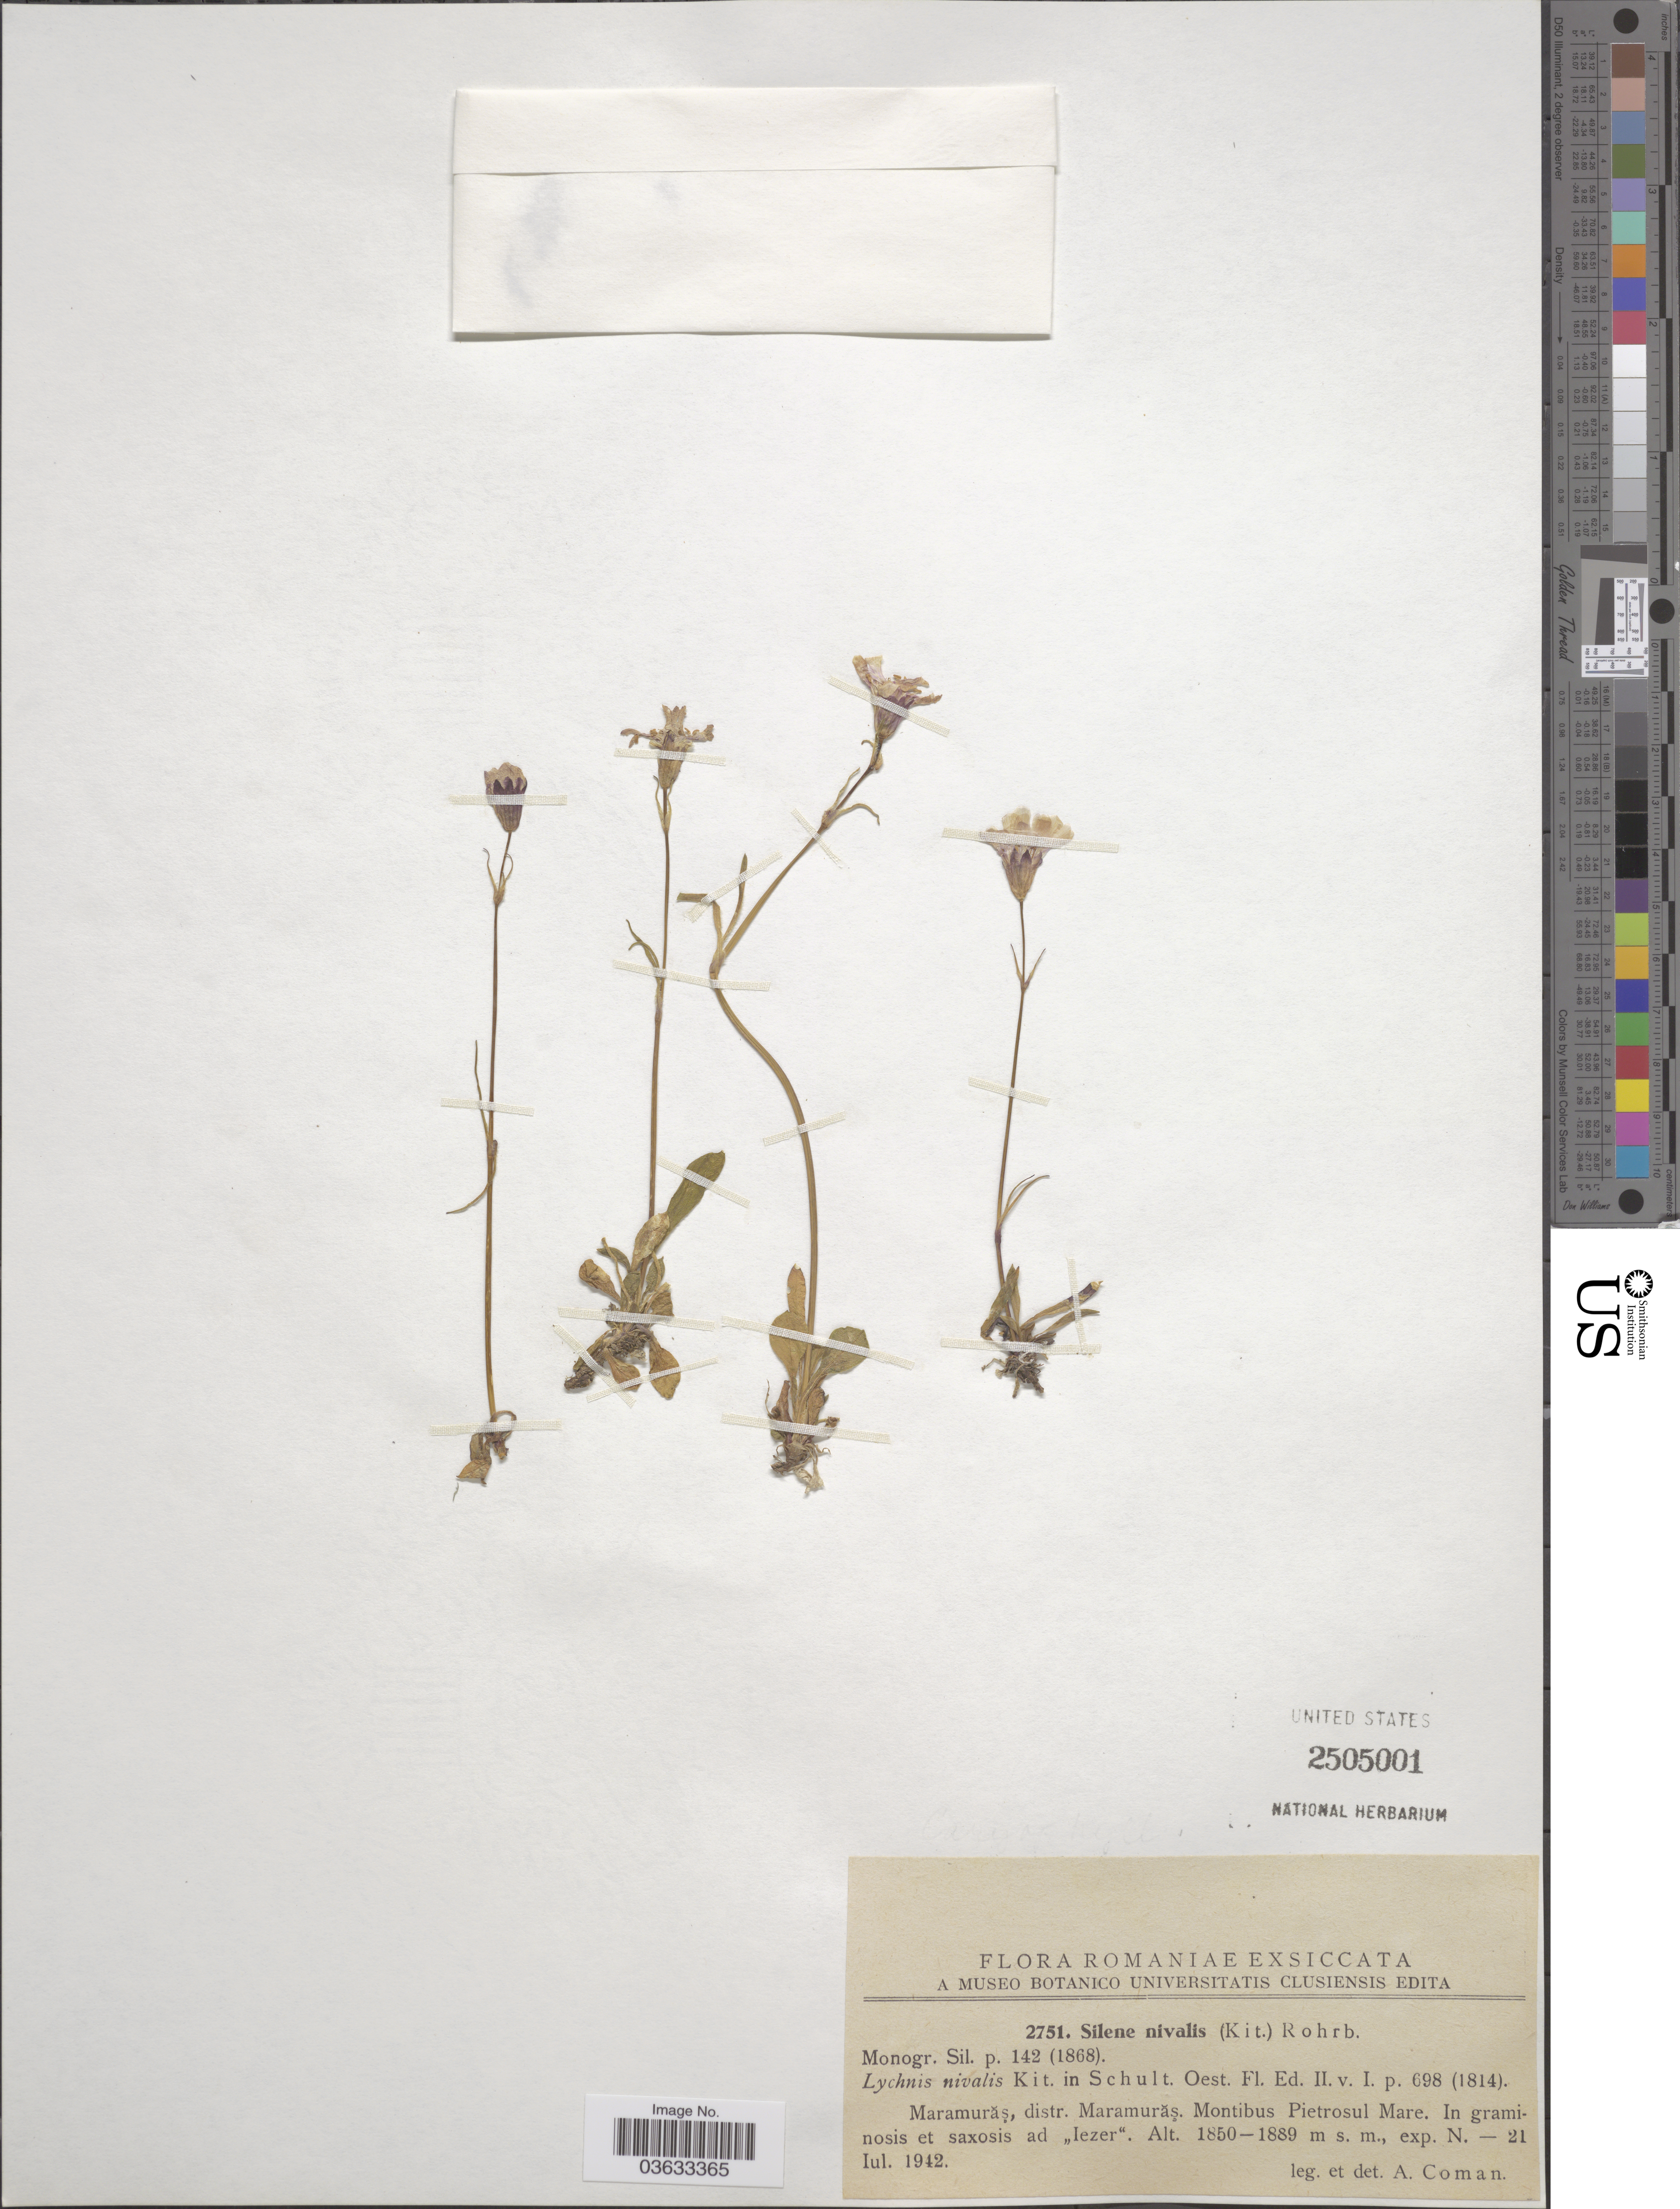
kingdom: Plantae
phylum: Tracheophyta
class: Magnoliopsida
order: Caryophyllales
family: Caryophyllaceae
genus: Silene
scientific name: Silene nivalis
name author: (Kit.) Rohrb.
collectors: A. Coman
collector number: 2751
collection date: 1942-07-21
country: Romania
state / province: Maramures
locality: Maramurăs, distr. Maramurăş. Montibus Pietrosul Mare. In graminosis et saxosis.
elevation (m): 1850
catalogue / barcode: US 2505001